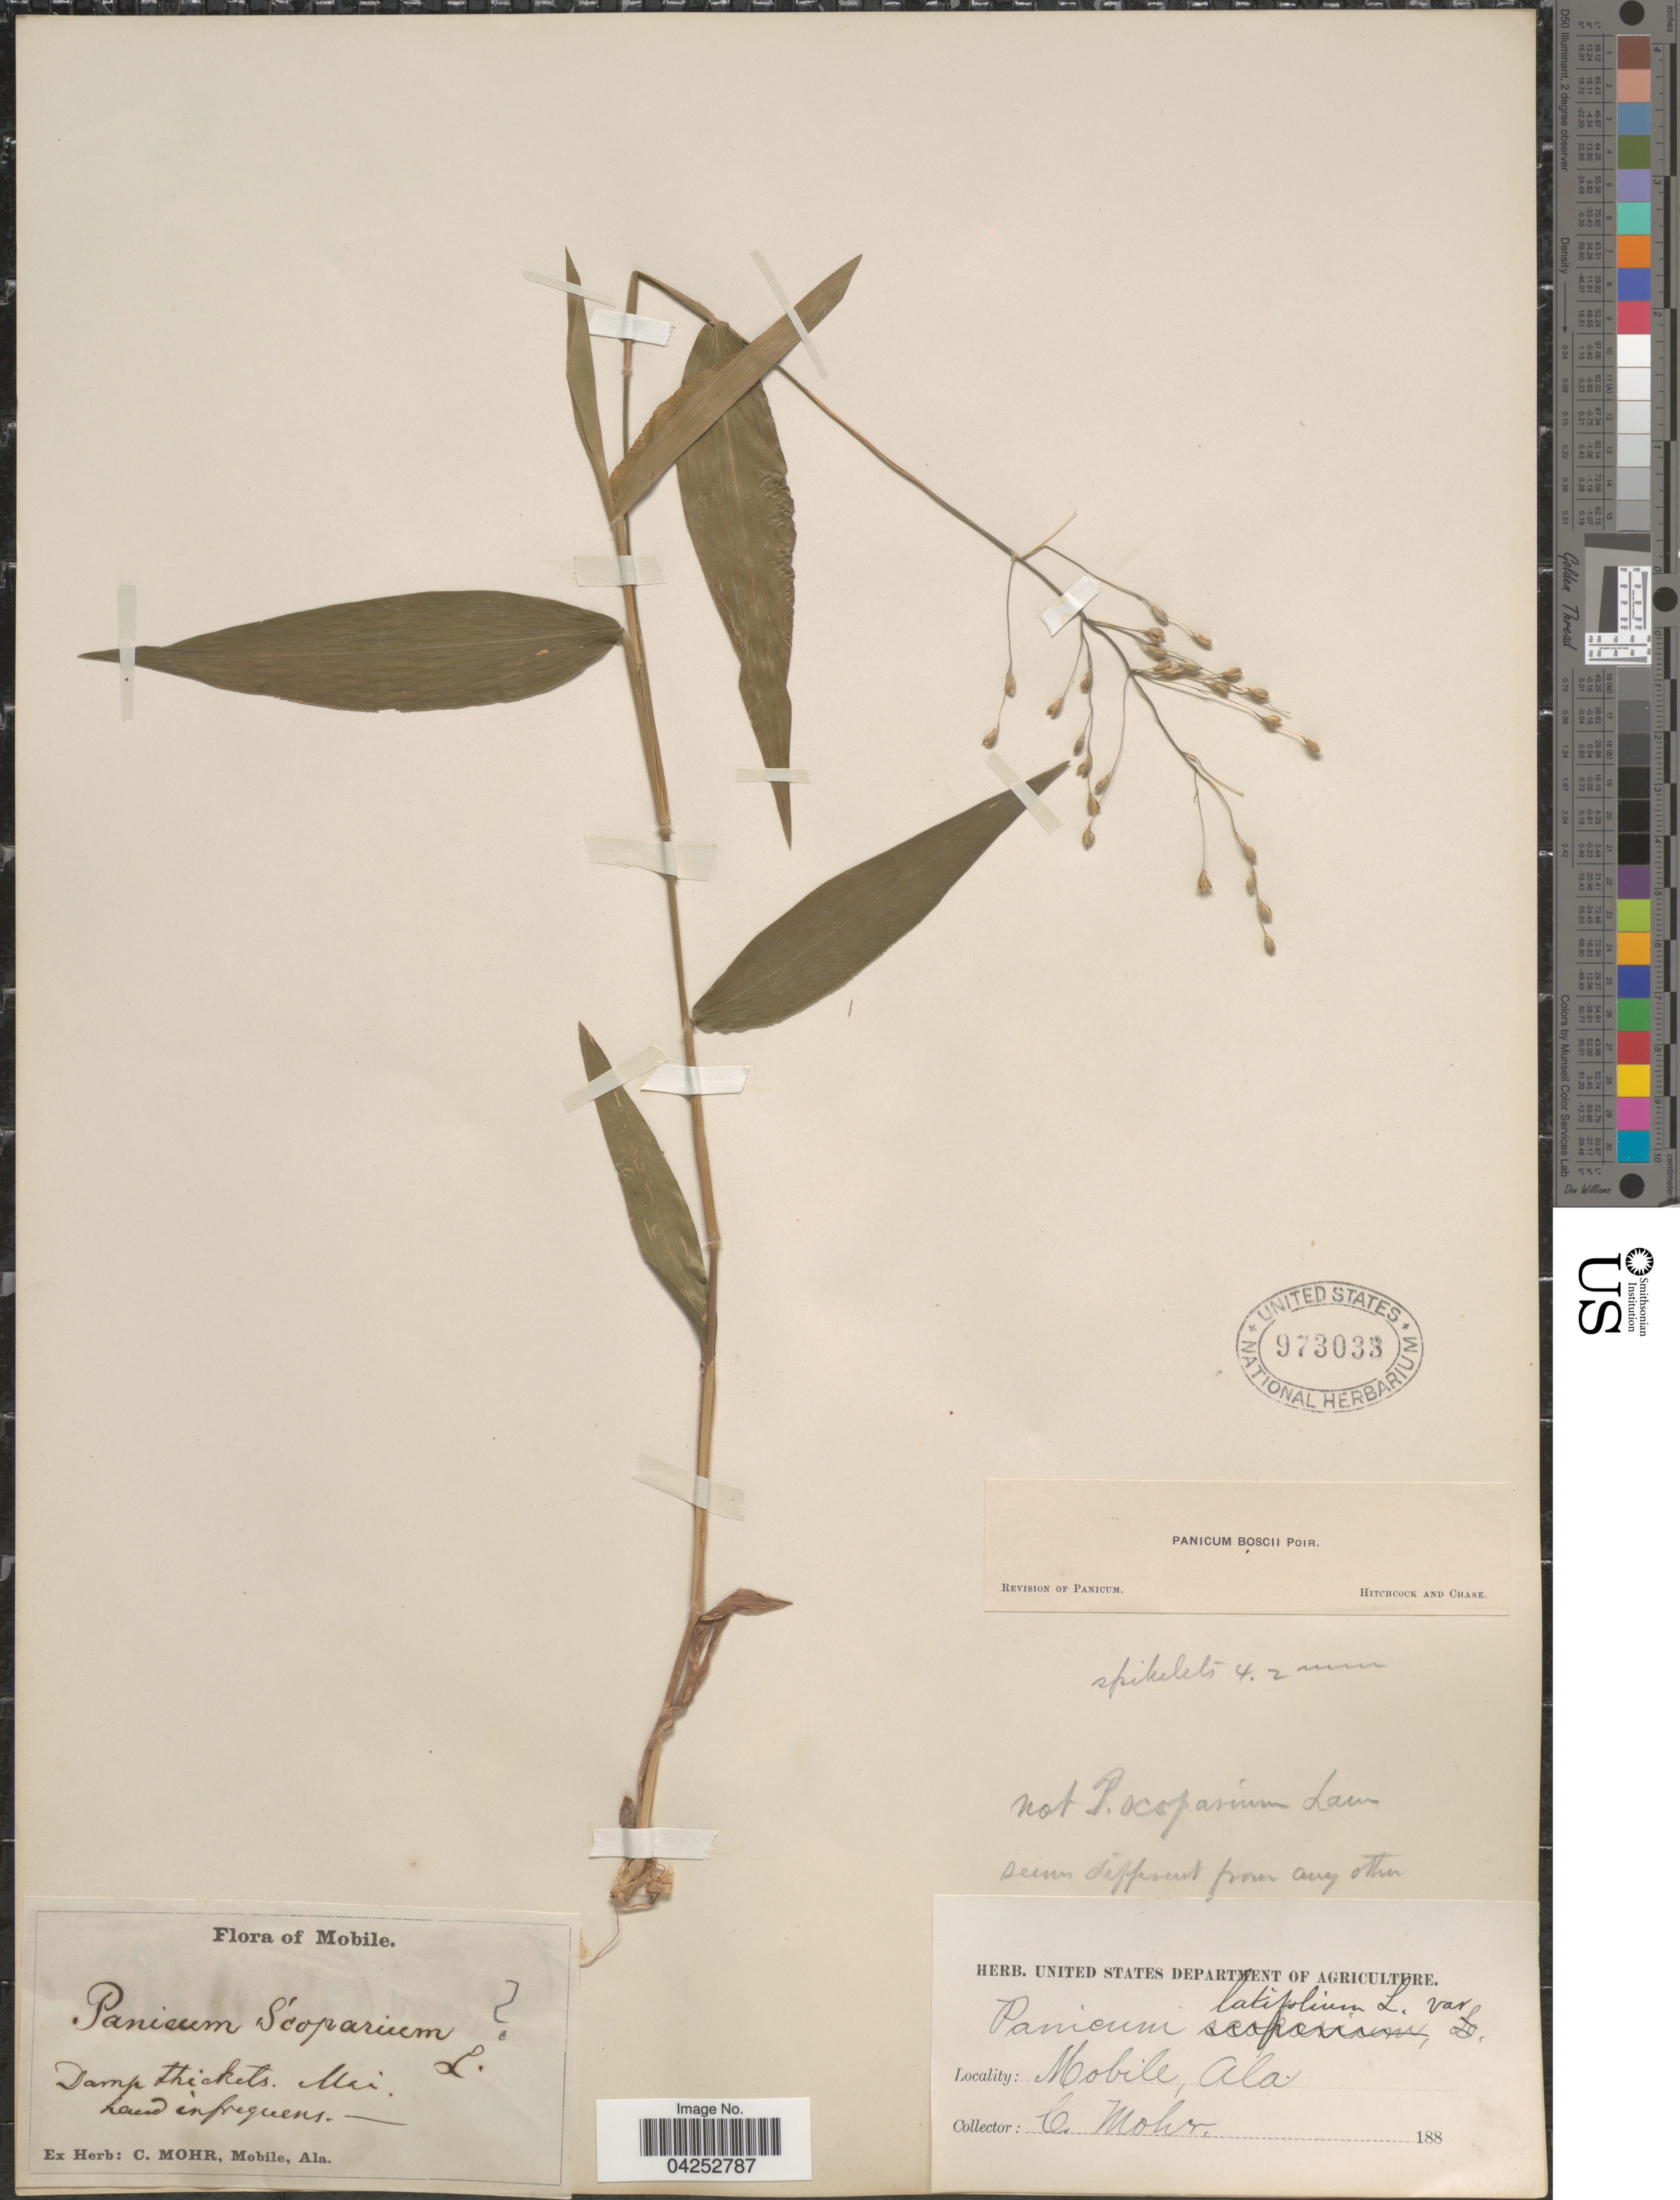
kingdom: Plantae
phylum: Tracheophyta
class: Liliopsida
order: Poales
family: Poaceae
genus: Dichanthelium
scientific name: Dichanthelium boscii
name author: (Poir.) Gould & C.A. Clark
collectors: C. T. Mohr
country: United States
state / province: Alabama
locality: Mobile.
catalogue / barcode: US 97303